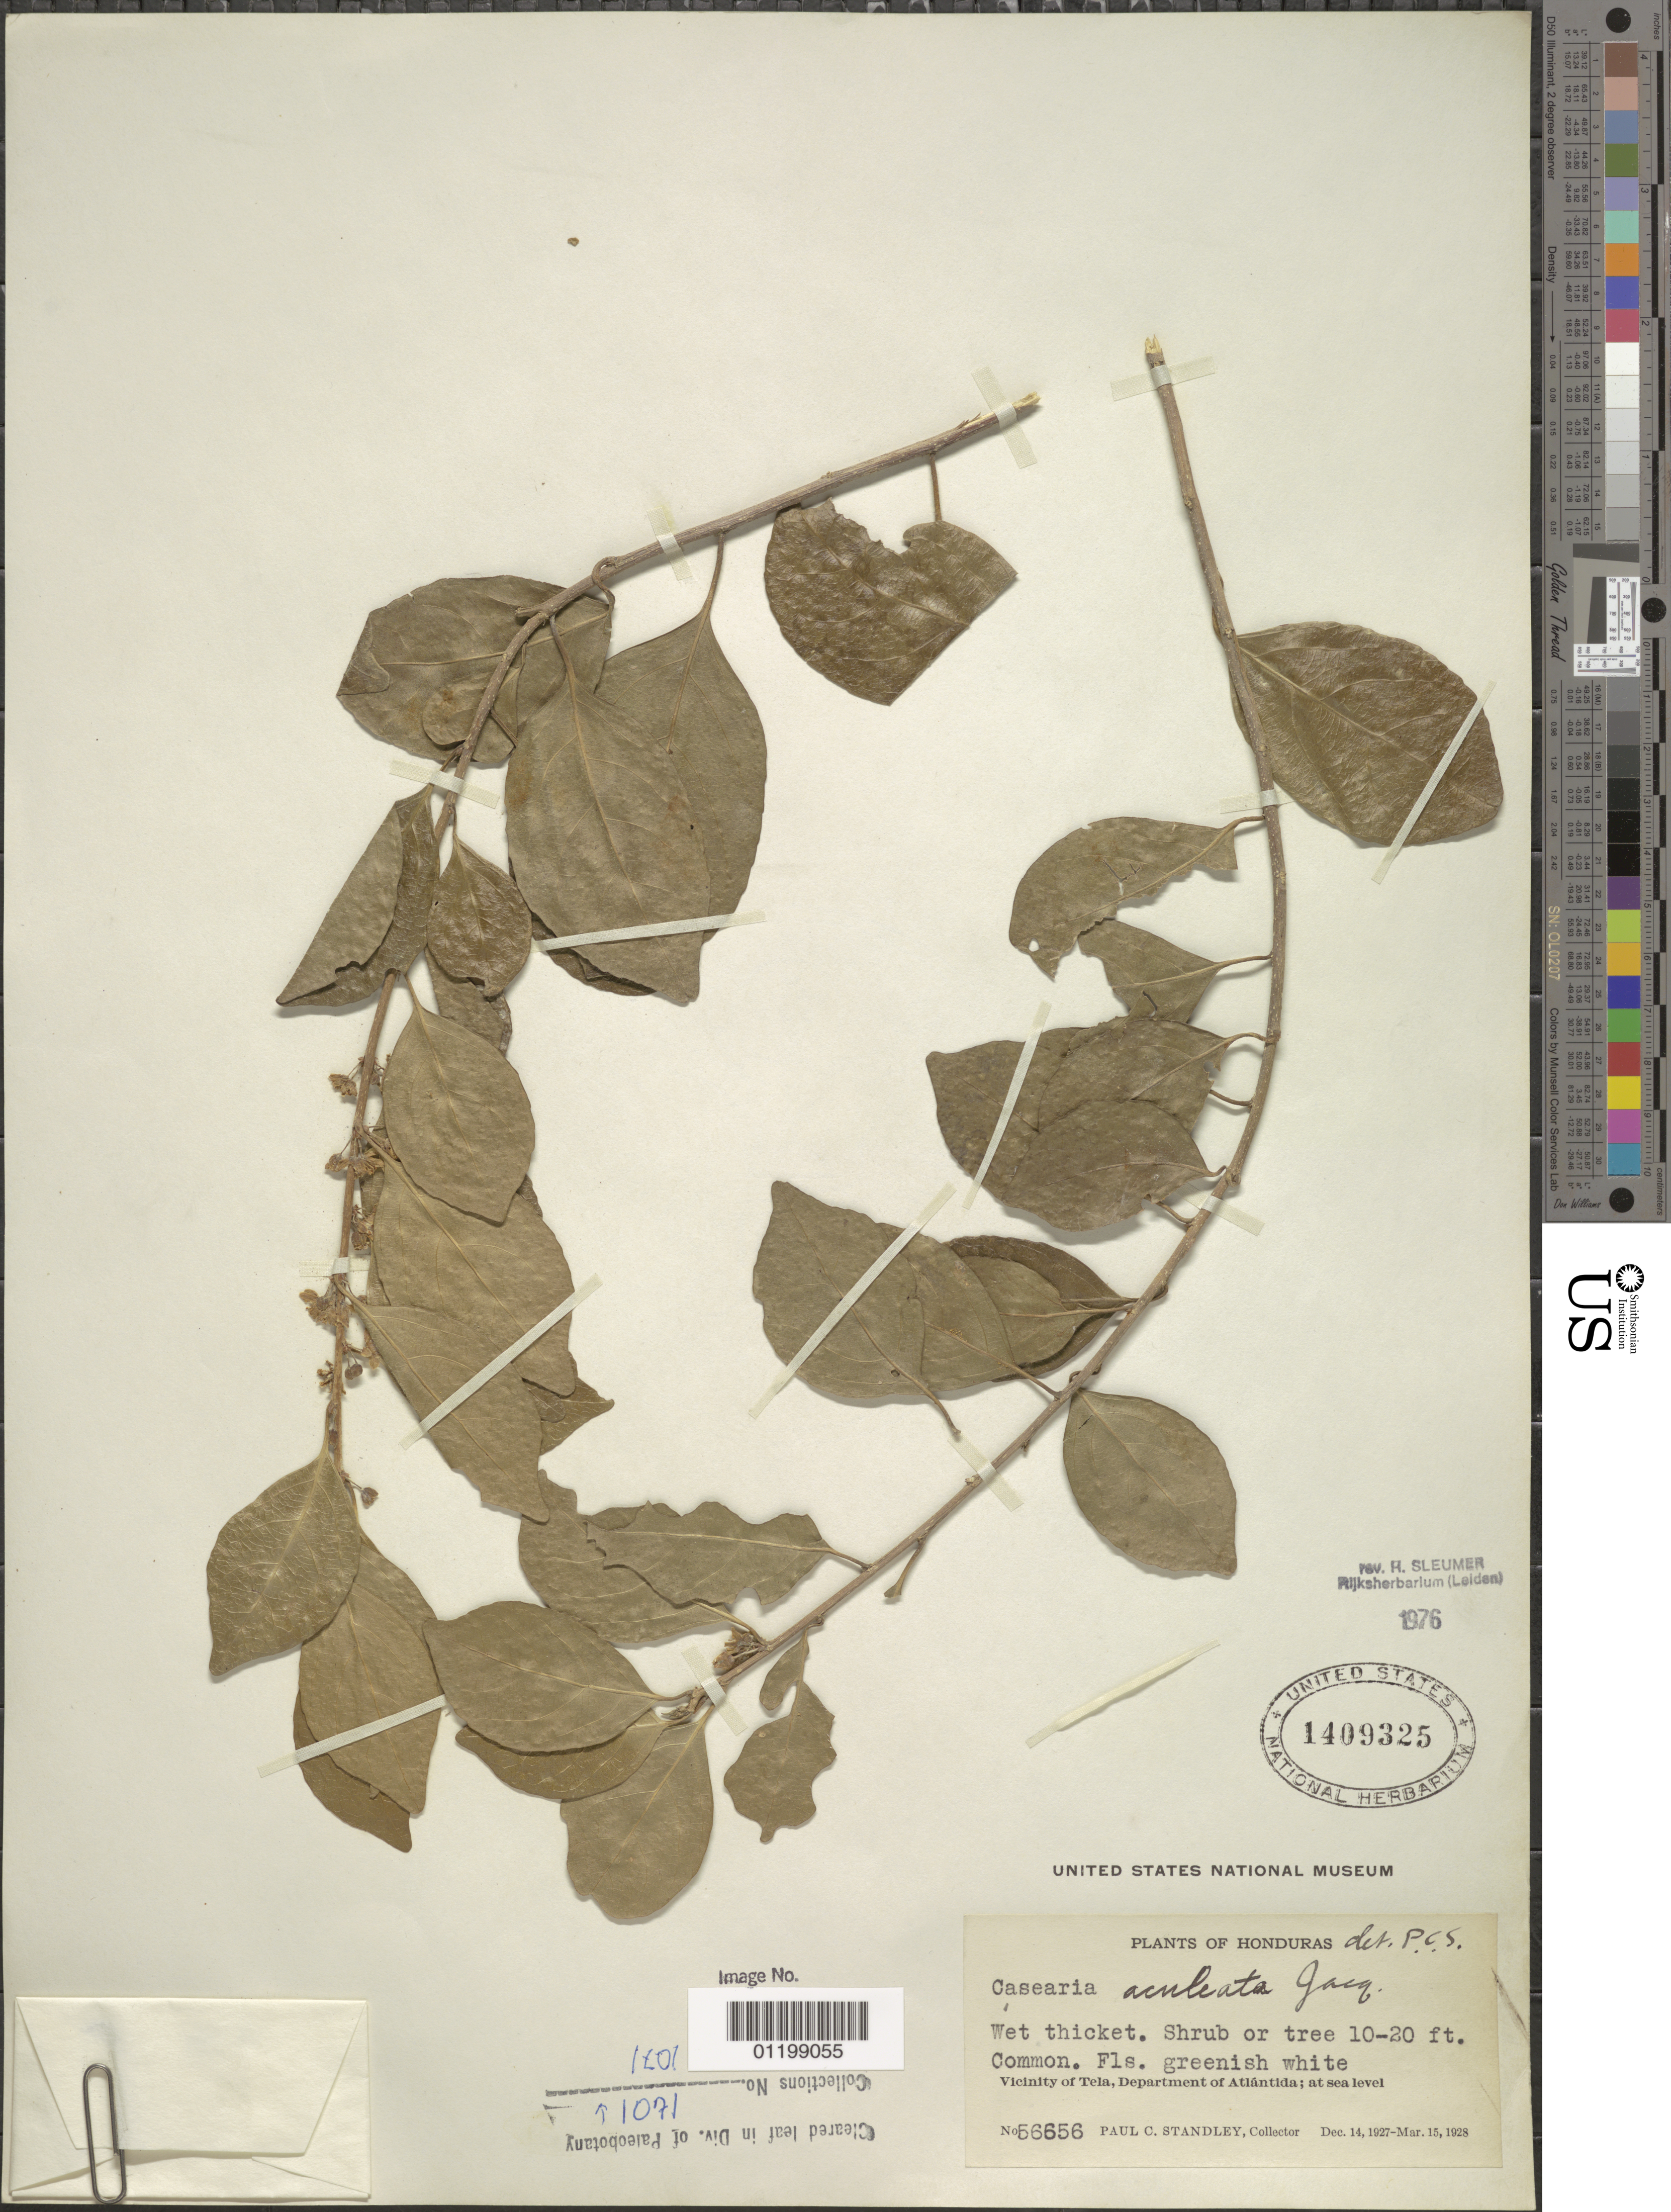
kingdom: Plantae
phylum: Tracheophyta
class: Magnoliopsida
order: Malpighiales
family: Salicaceae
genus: Casearia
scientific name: Casearia aculeata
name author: Jacq.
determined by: Sleumer, H. O.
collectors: P. C. Standley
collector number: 56656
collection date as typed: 14 Dec 1927 to 15 Mar 1928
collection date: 1927-12-14/1928-03-15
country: Honduras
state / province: Atlántida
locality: Vicinity of Tela, sea level.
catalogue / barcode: US 1409325